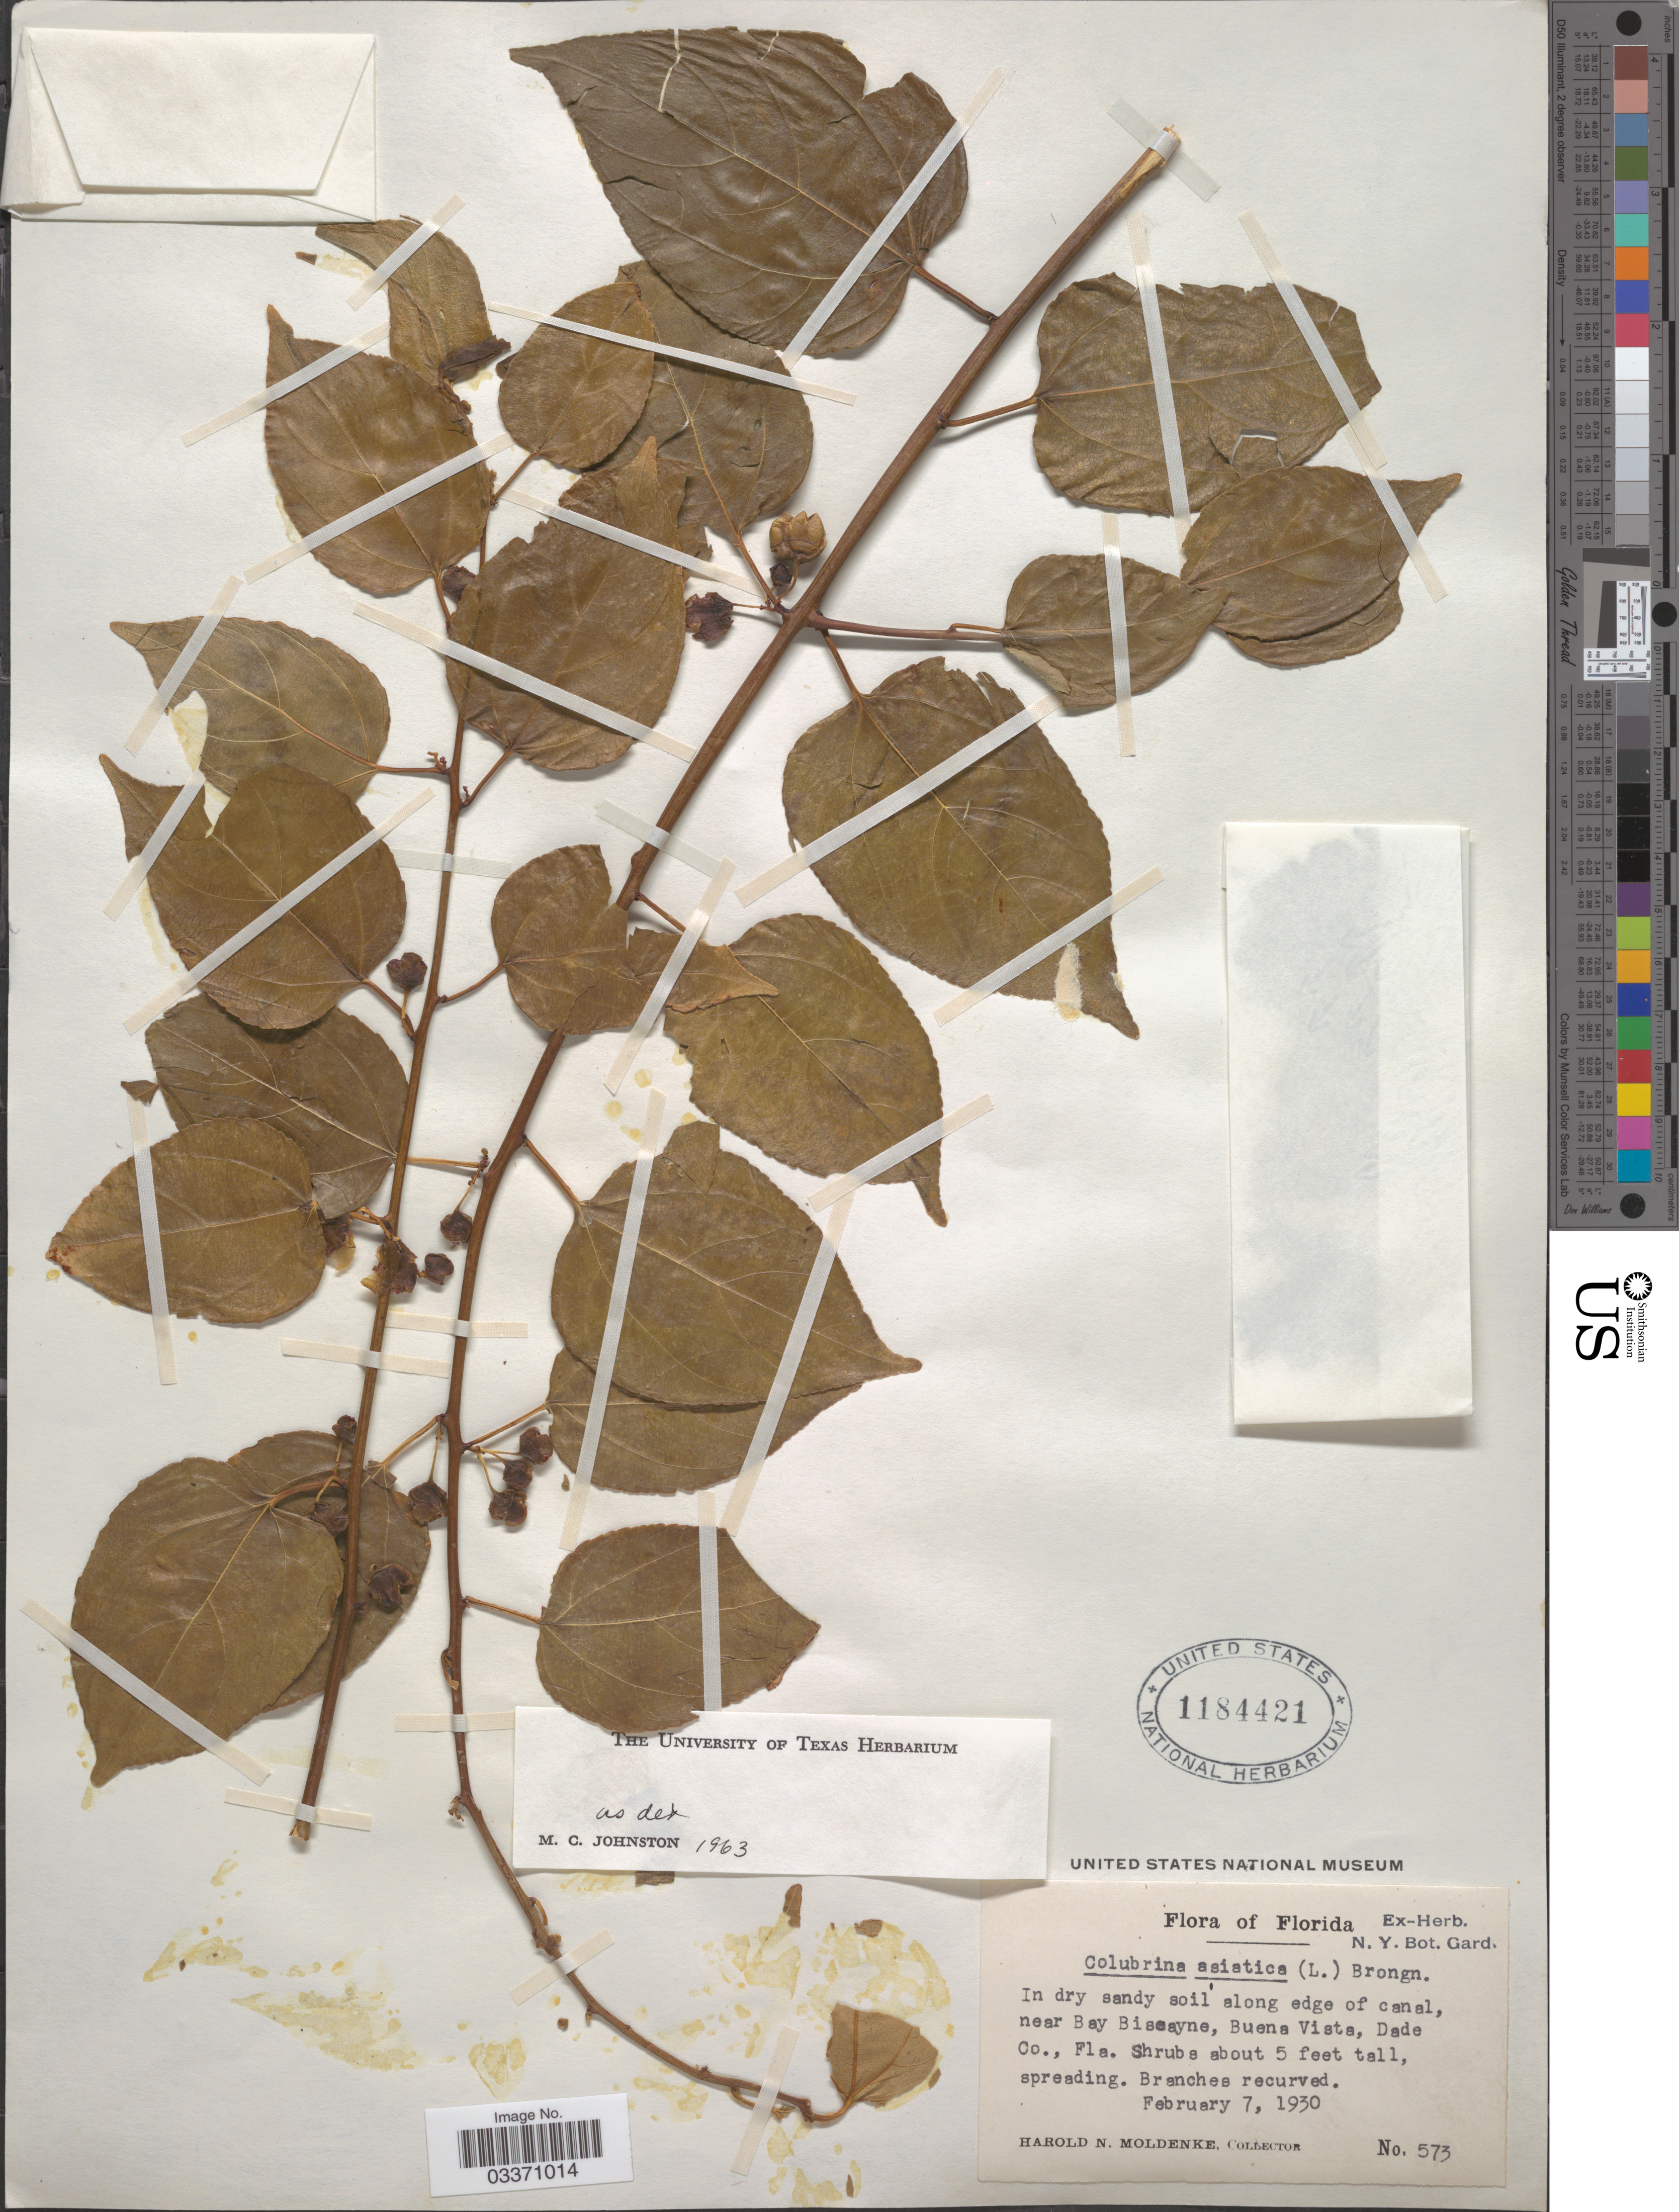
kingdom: Plantae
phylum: Tracheophyta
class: Magnoliopsida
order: Rosales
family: Rhamnaceae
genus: Colubrina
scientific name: Colubrina asiatica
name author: (L.) Brongn.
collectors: H. N. Moldenke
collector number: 573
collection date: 1930-02-07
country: United States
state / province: Florida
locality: In dry sandy soil along edge of canal, near Bay Biscayne, Buena Vista, Dade Co.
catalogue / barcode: US 1184421